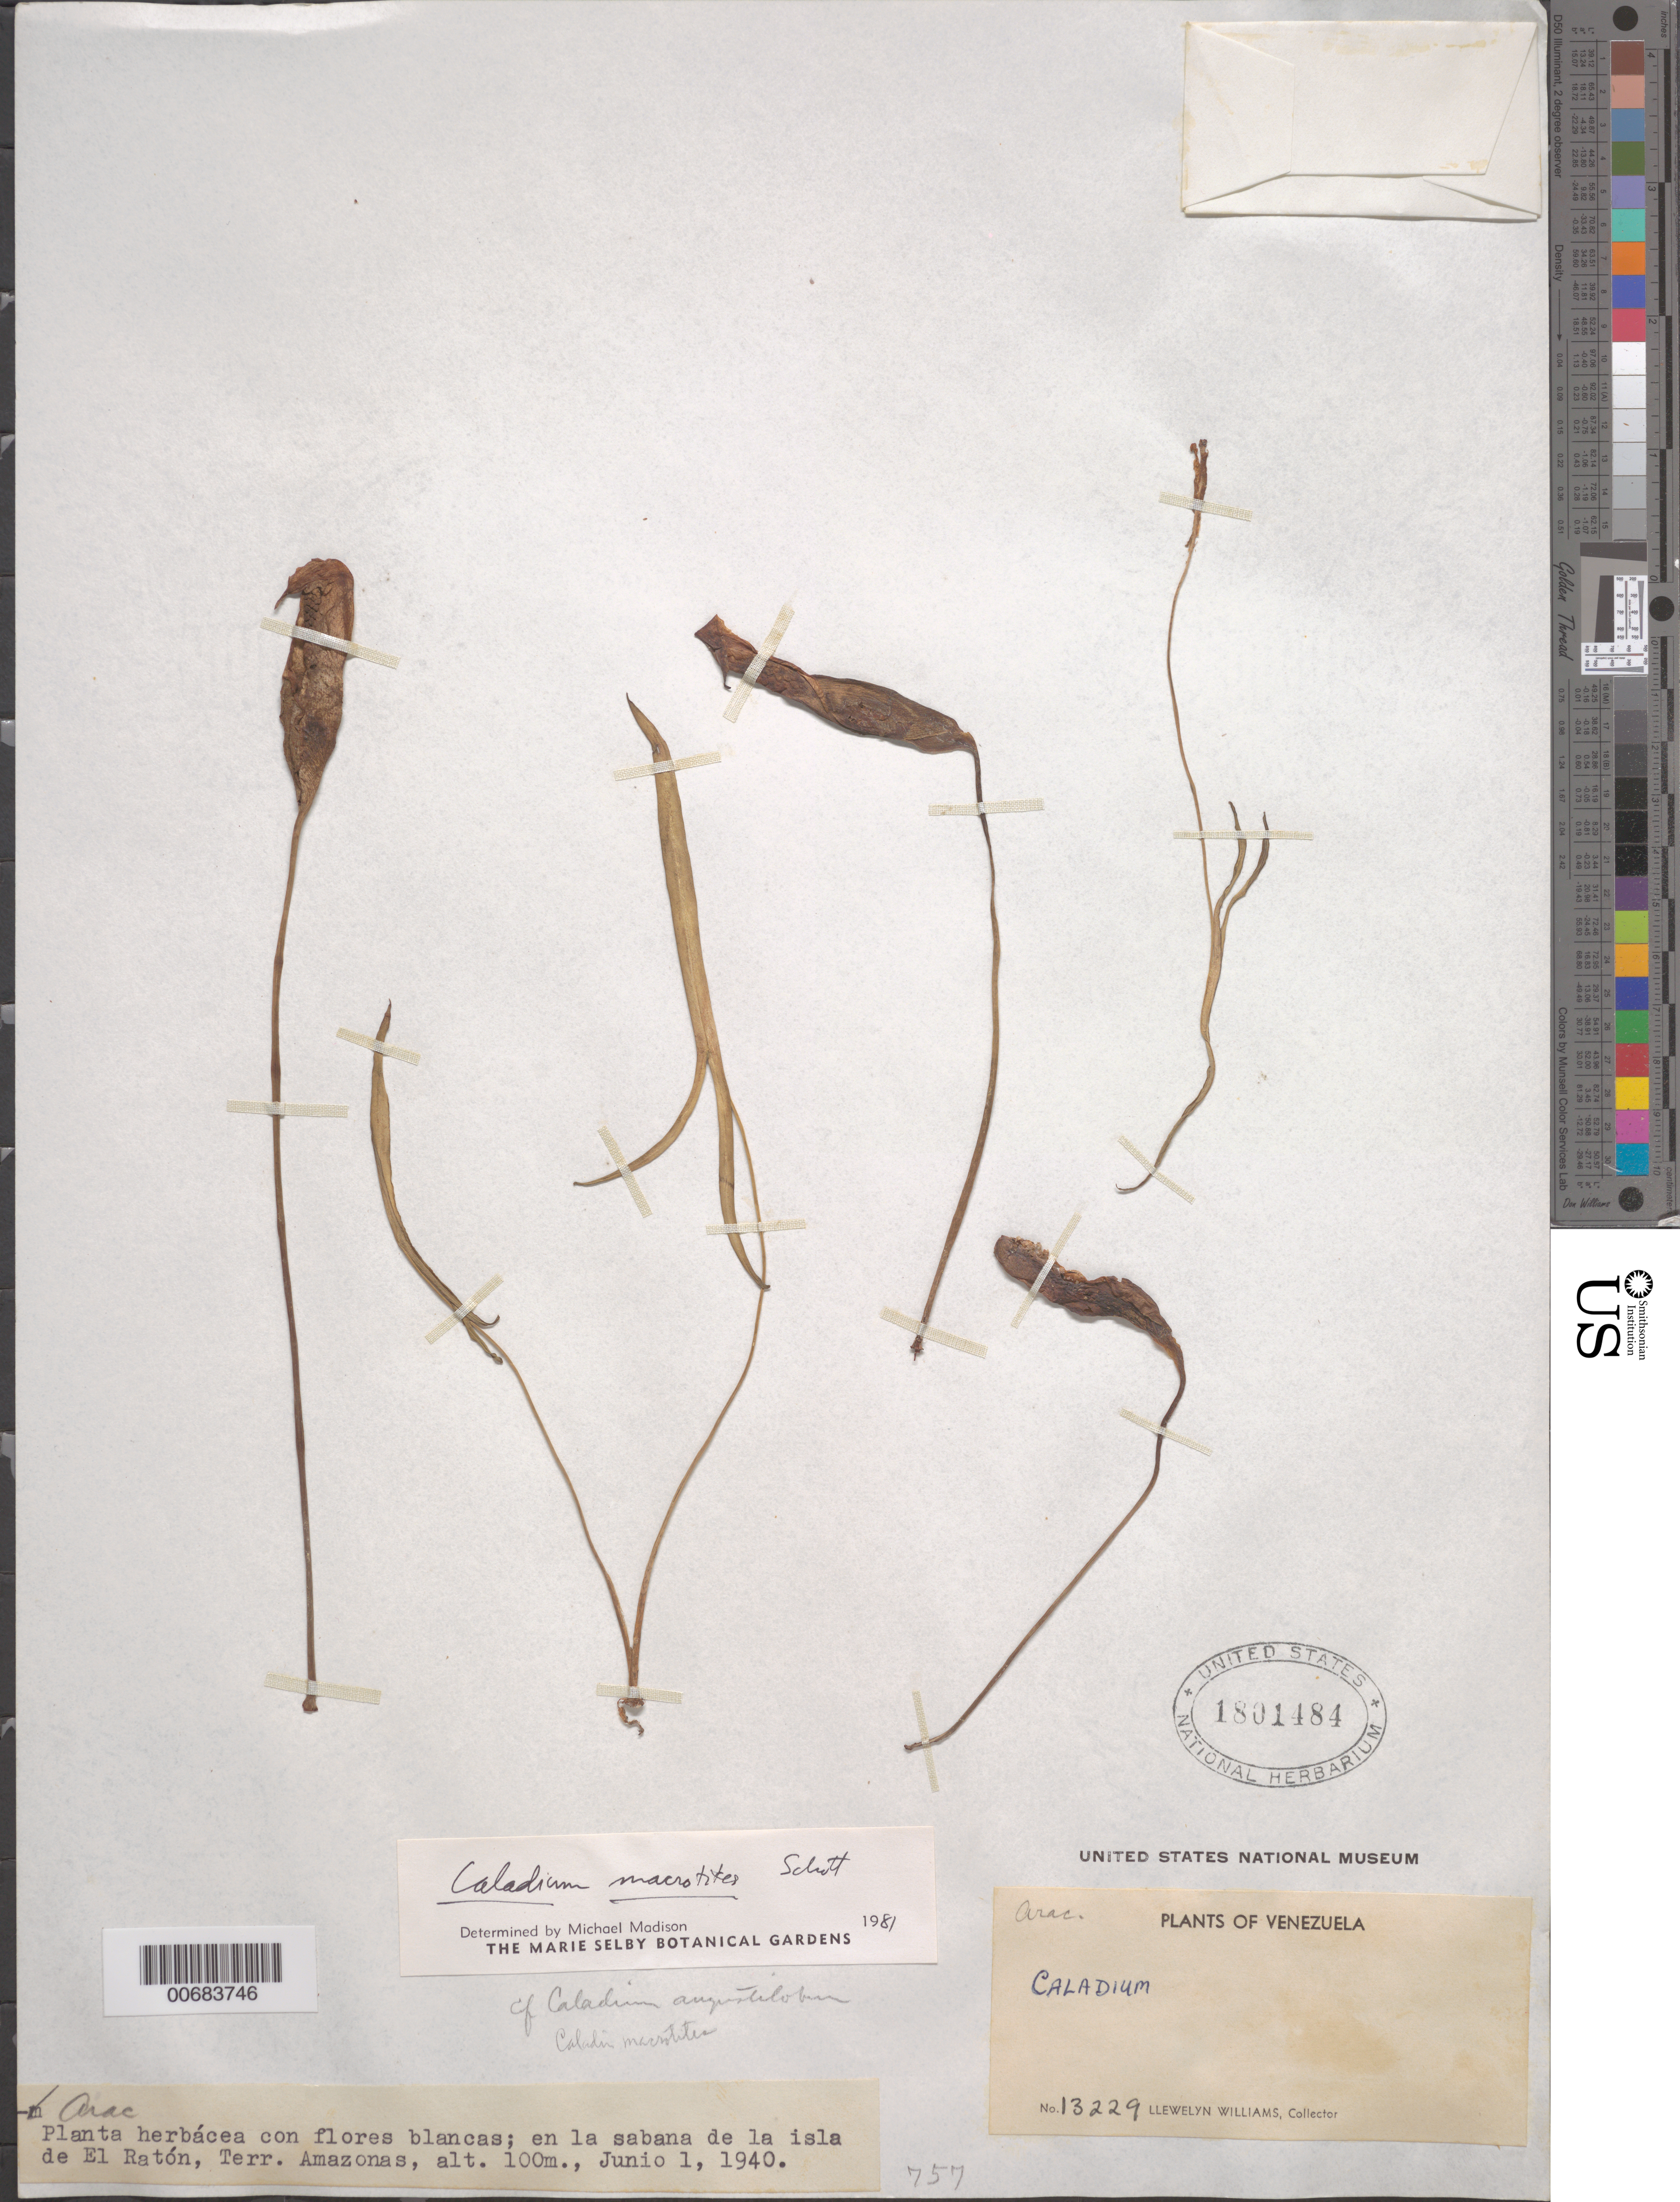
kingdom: Plantae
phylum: Tracheophyta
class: Liliopsida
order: Alismatales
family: Araceae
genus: Caladium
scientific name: Caladium macrotites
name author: Schott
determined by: Madison, Michael T.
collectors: Ll. Williams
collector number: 13229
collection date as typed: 1-Jun-40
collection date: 1940-06-01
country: Venezuela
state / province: Amazonas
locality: Isla de El Ratón, Alto Orinoco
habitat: Savanna of island of El Ratón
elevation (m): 100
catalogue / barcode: US 1801484